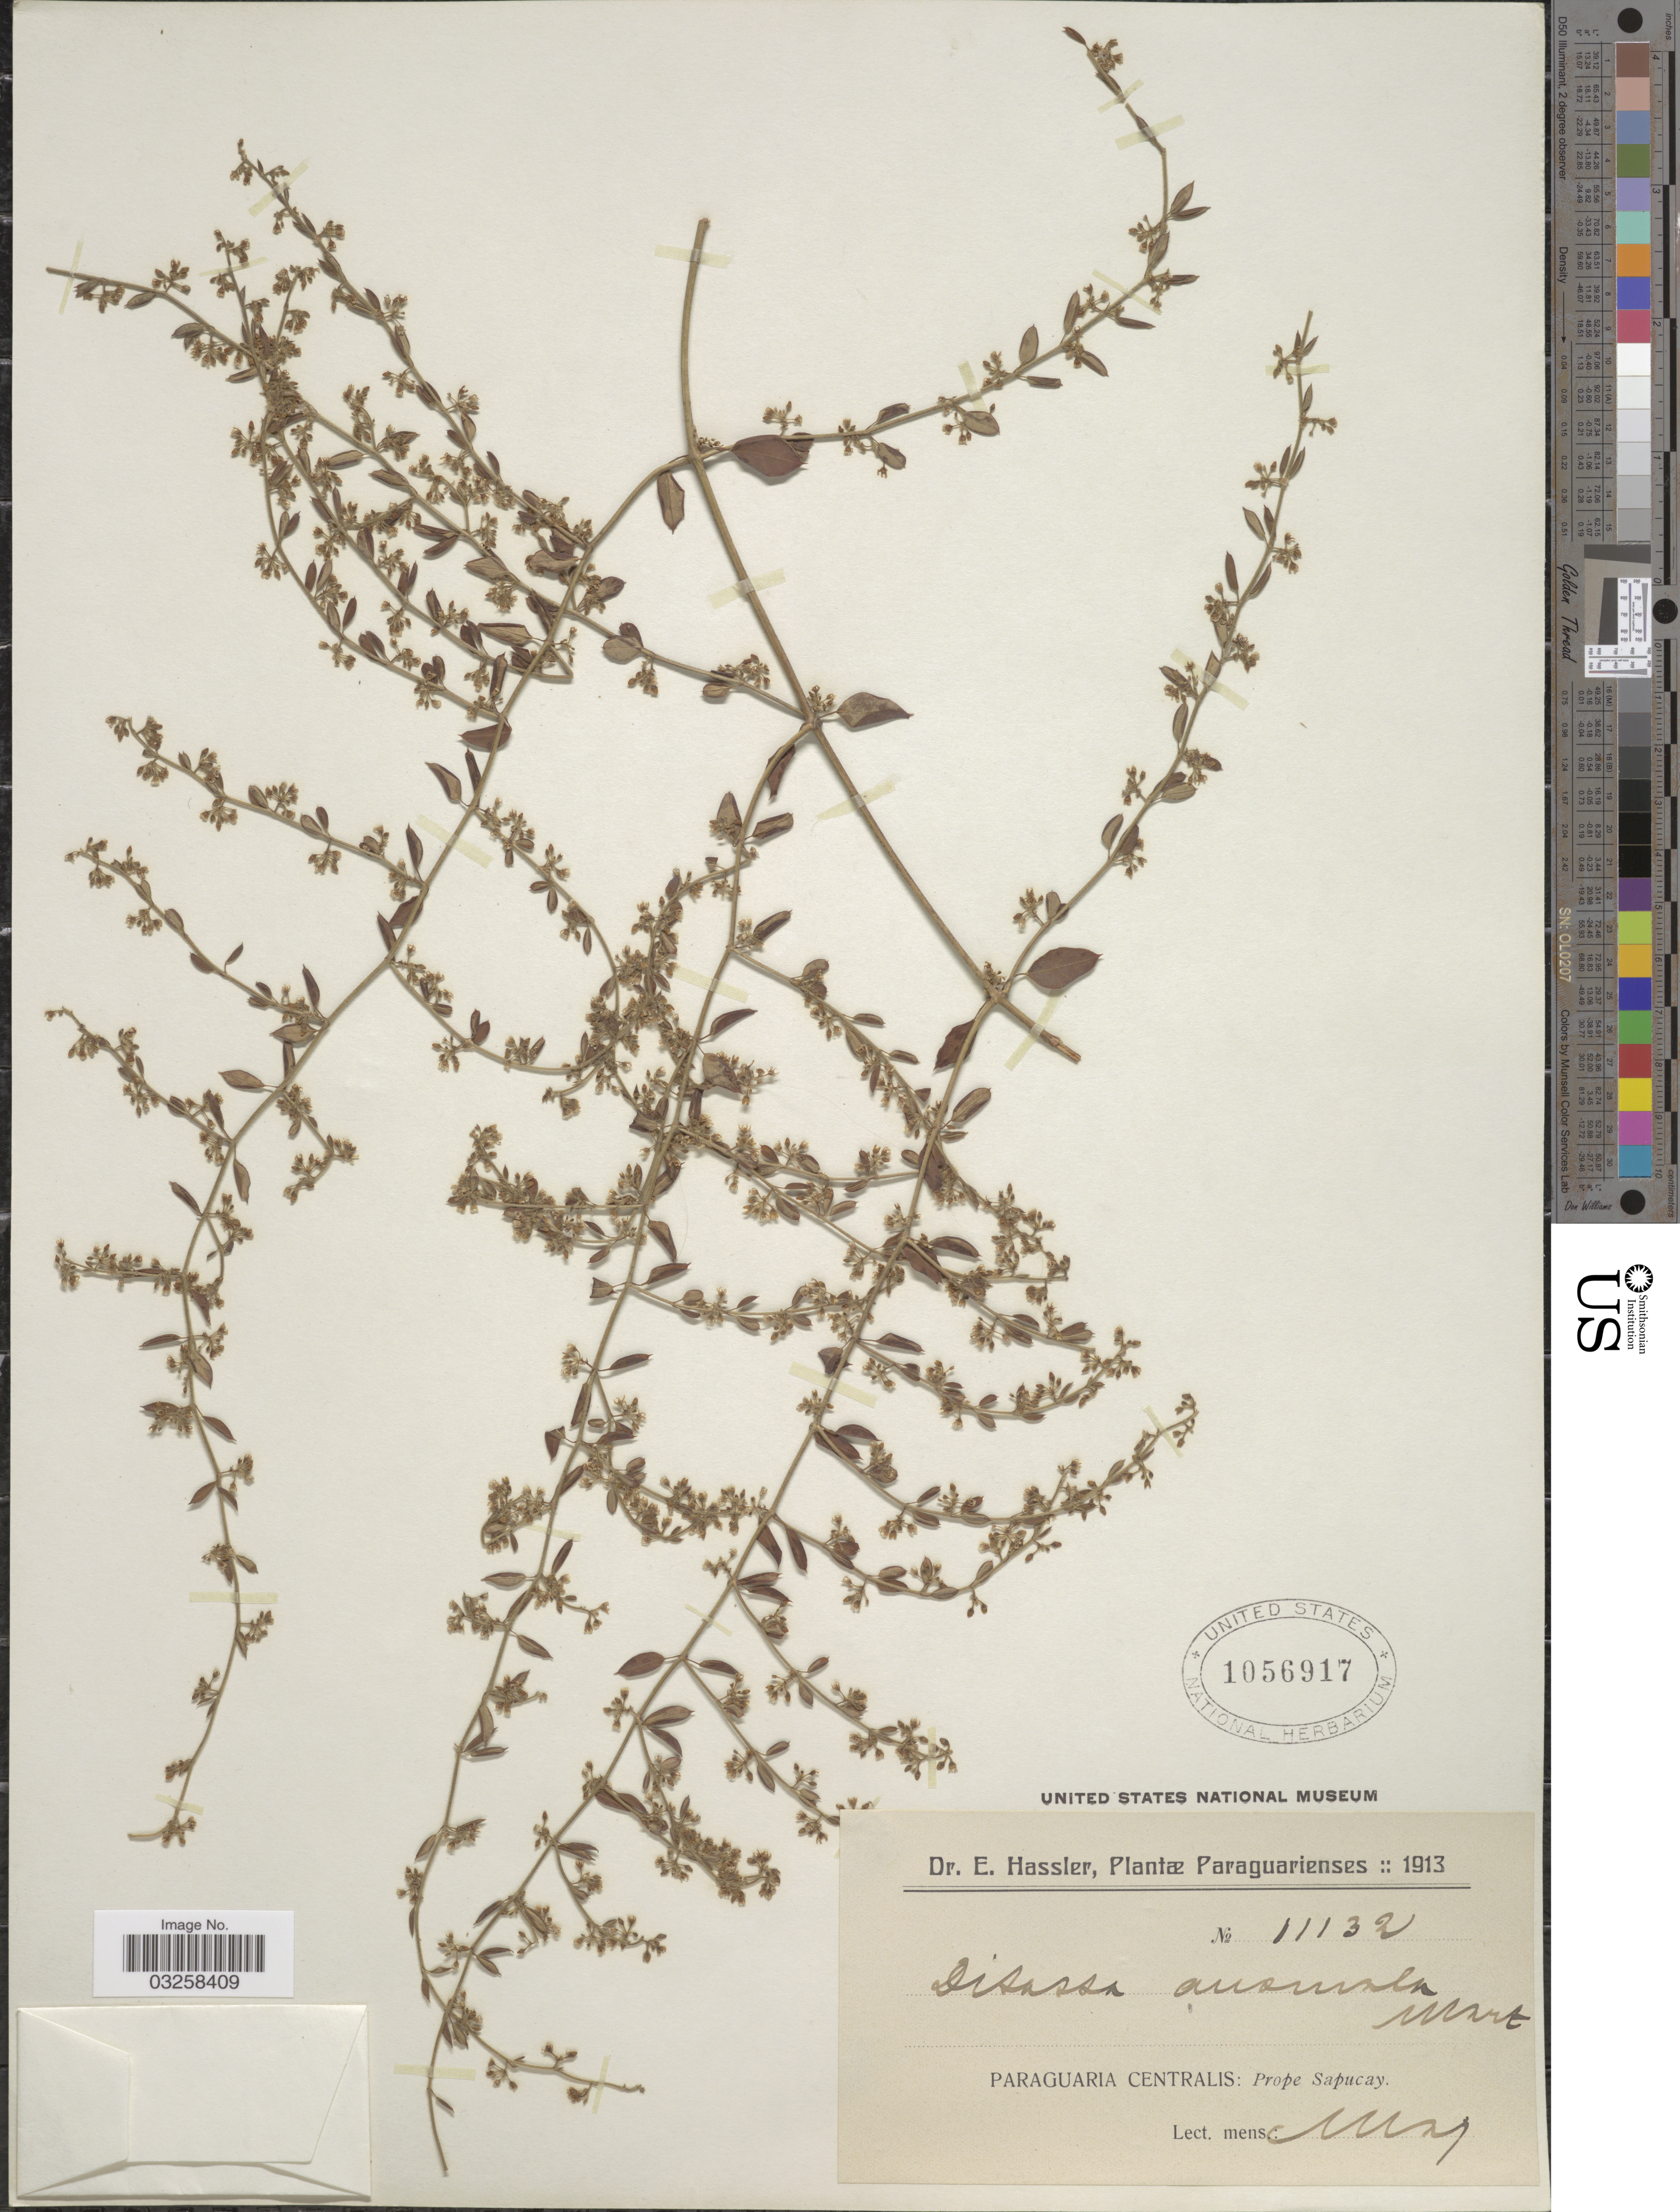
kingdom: Plantae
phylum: Tracheophyta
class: Magnoliopsida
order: Gentianales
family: Apocynaceae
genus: Ditassa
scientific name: Ditassa burchellii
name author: Hook. & Arn.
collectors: E. Hassler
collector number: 11132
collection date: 1913-05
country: Paraguay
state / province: Paraguari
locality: Paraguaria Centralis: Prope Sapucay.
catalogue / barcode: US 1056917